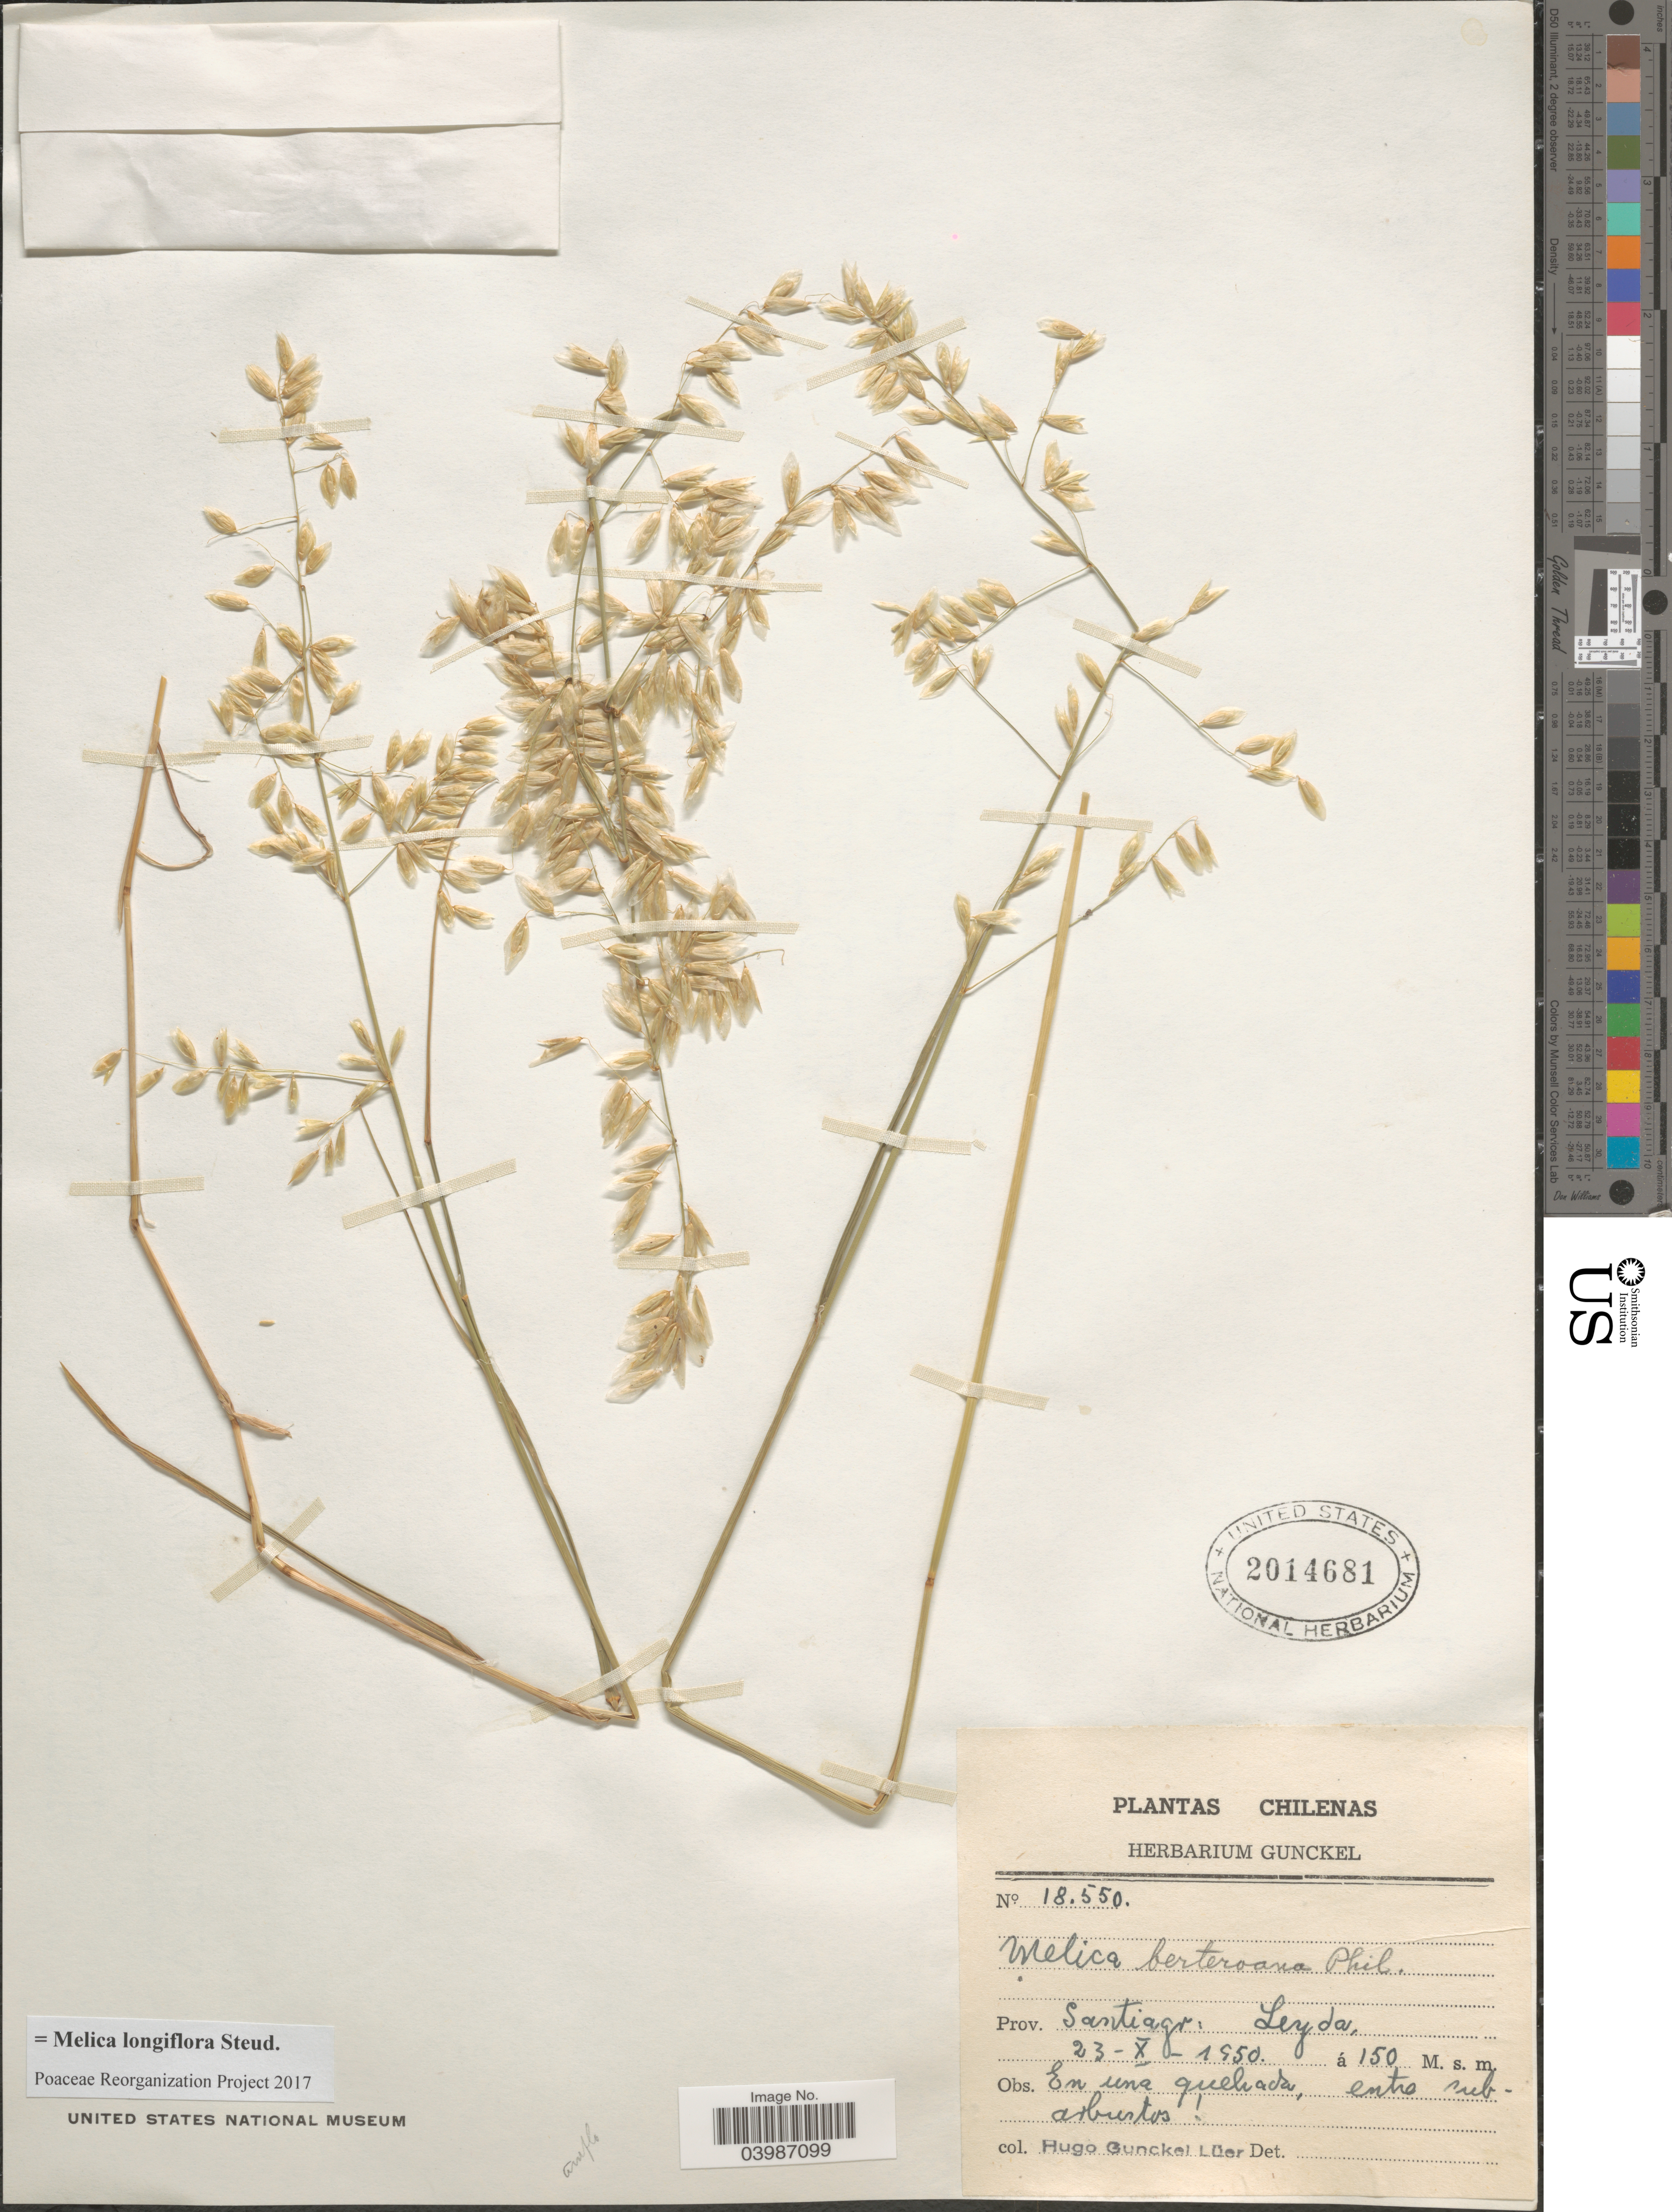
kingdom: Plantae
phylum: Tracheophyta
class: Liliopsida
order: Poales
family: Poaceae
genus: Melica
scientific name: Melica longiflora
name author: Steud.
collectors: H. Gunckel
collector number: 18550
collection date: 1950-10-23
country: Chile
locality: Prov. Santiago, Leyda.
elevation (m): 150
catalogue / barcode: US 2014681